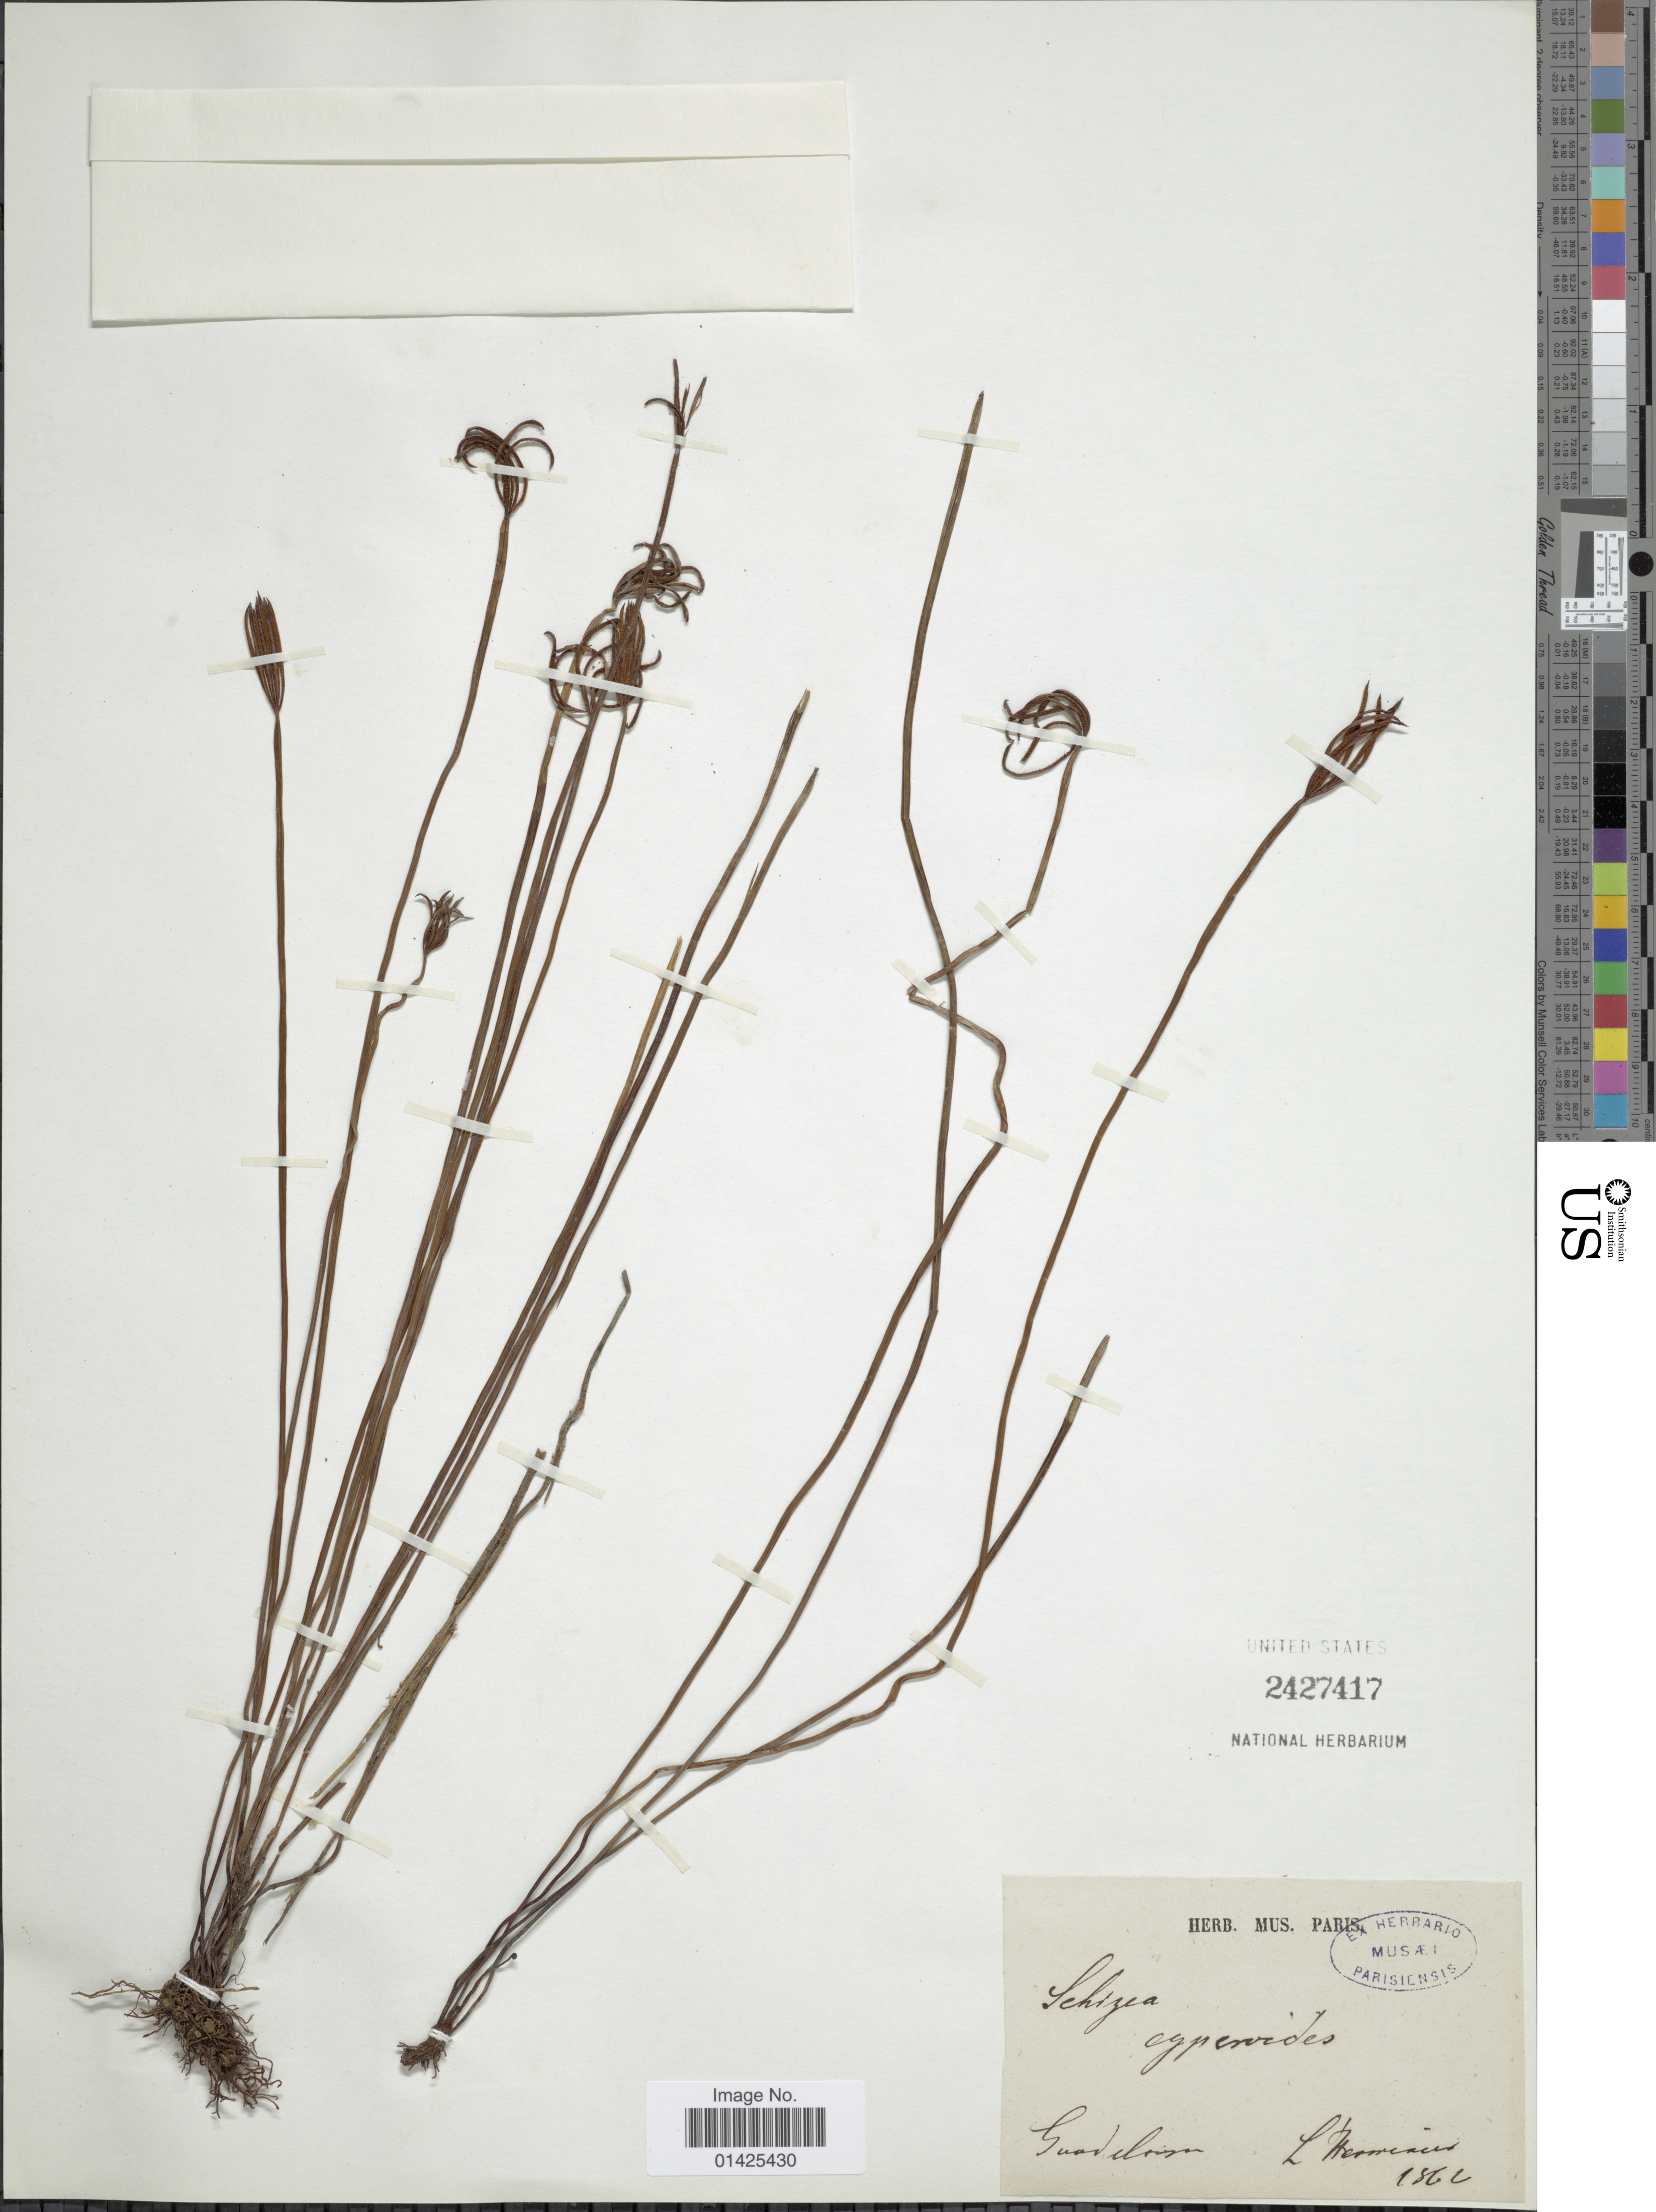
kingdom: Plantae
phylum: Tracheophyta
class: Polypodiopsida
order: Schizaeales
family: Schizaeaceae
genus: Actinostachys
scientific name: Actinostachys pennula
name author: (Sw.) Hook.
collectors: -. L'Herminier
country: Guadeloupe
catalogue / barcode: US 2427417